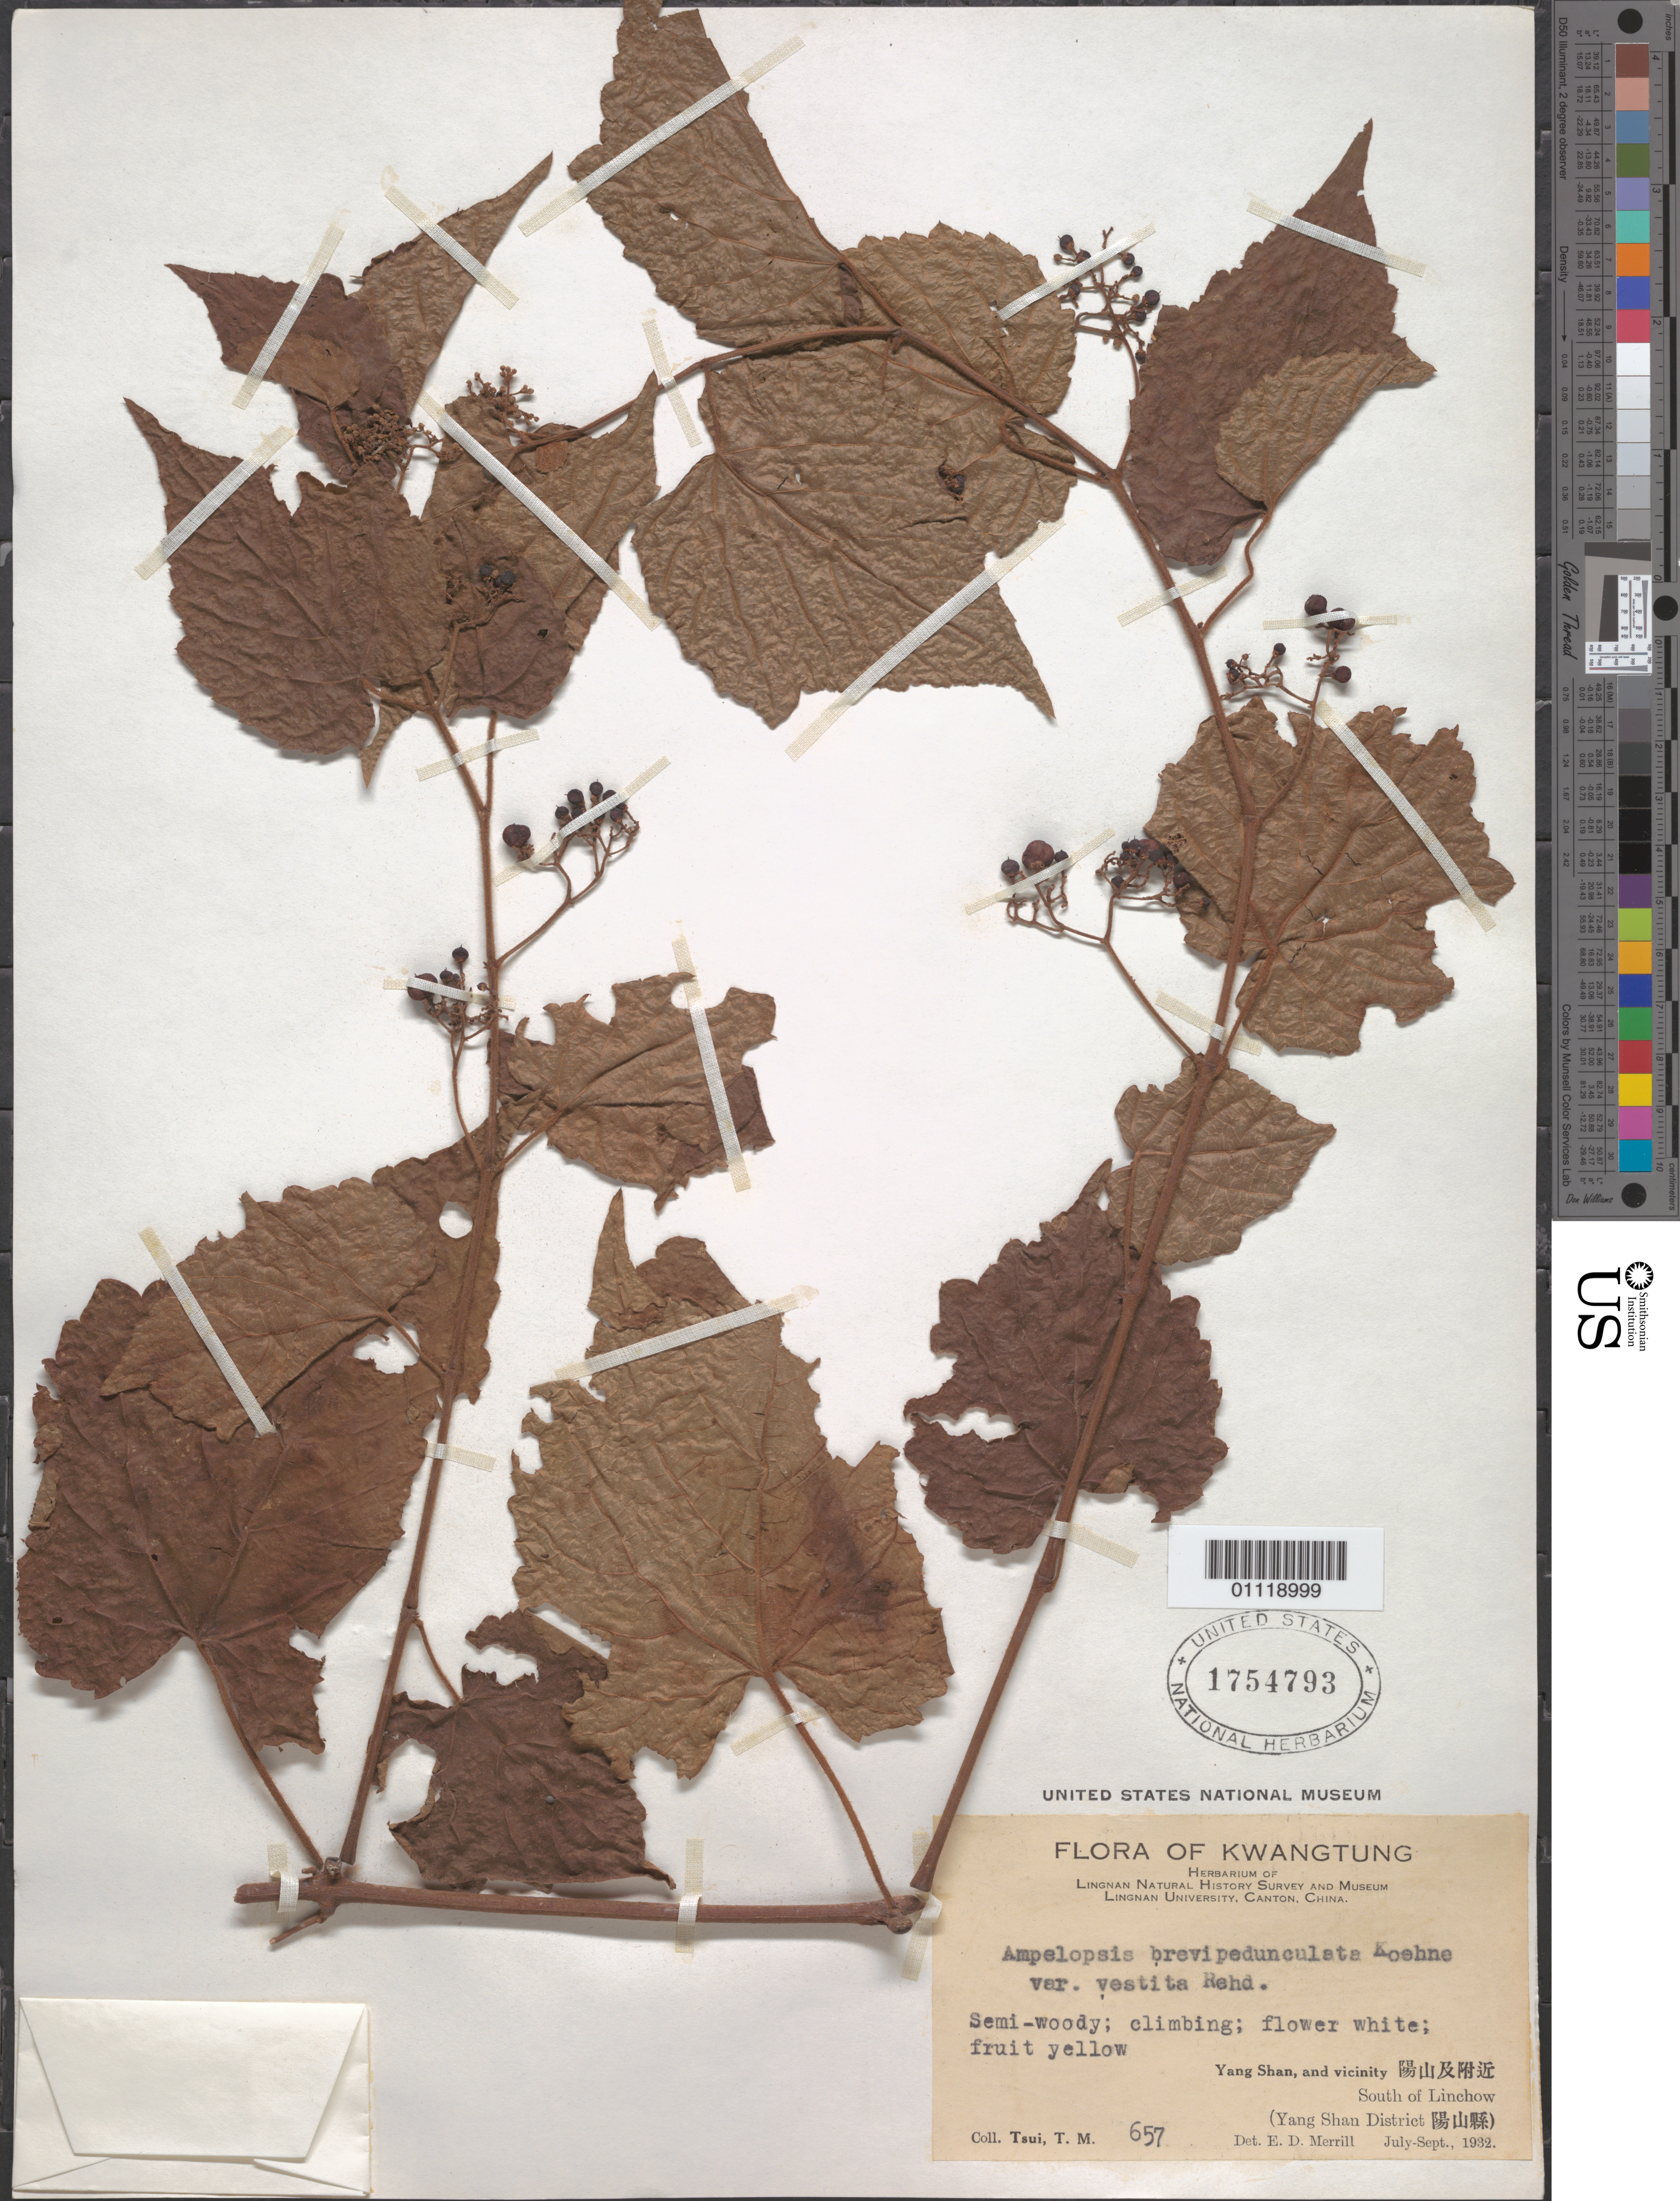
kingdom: Plantae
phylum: Tracheophyta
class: Magnoliopsida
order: Vitales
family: Vitaceae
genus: Ampelopsis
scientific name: Ampelopsis brevipedunculata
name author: (Maxim.) Trautv.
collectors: T. Tsui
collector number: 657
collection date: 1932-07/1932-09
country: China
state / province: Guangdong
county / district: Yangchun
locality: Yang, and vicinity. S of Linchow.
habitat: Semi-woody; climbing.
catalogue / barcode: US 1754793